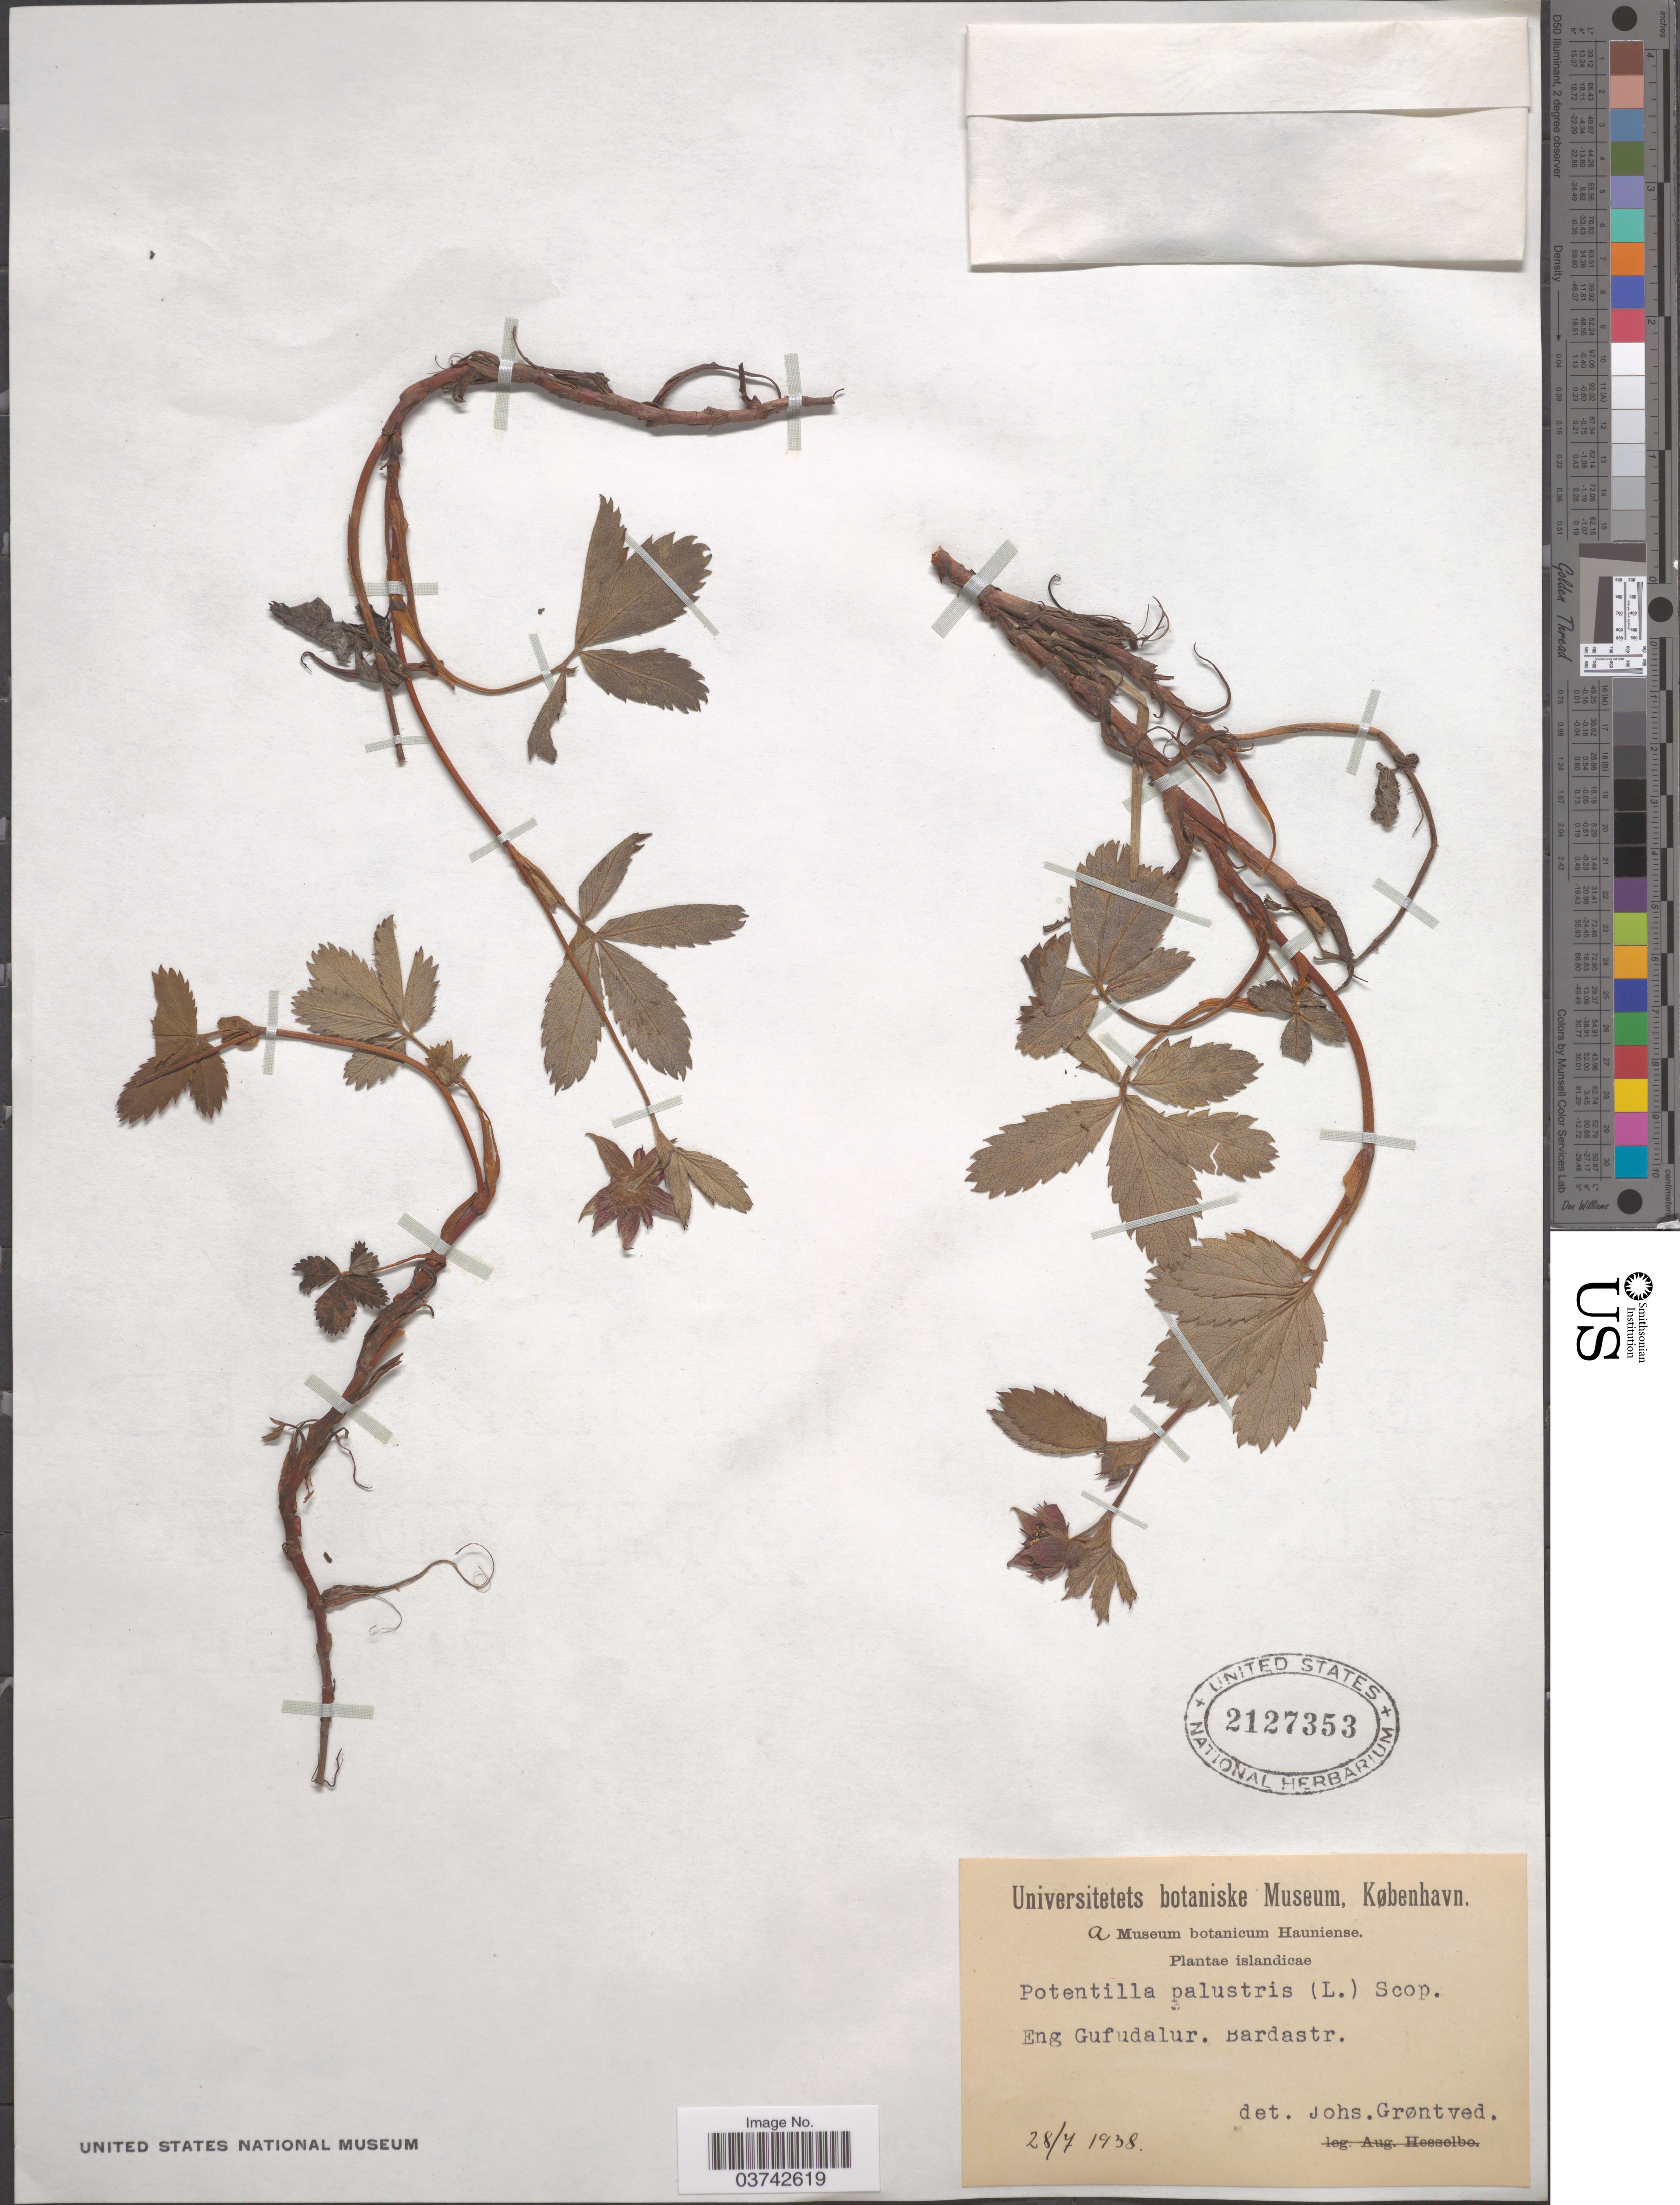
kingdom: Plantae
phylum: Tracheophyta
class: Magnoliopsida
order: Rosales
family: Rosaceae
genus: Comarum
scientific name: Comarum palustre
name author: L.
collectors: J. Grontved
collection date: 1938-07-28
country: Iceland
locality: Eng Gufudalur. Bardastr.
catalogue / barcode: US 2127353